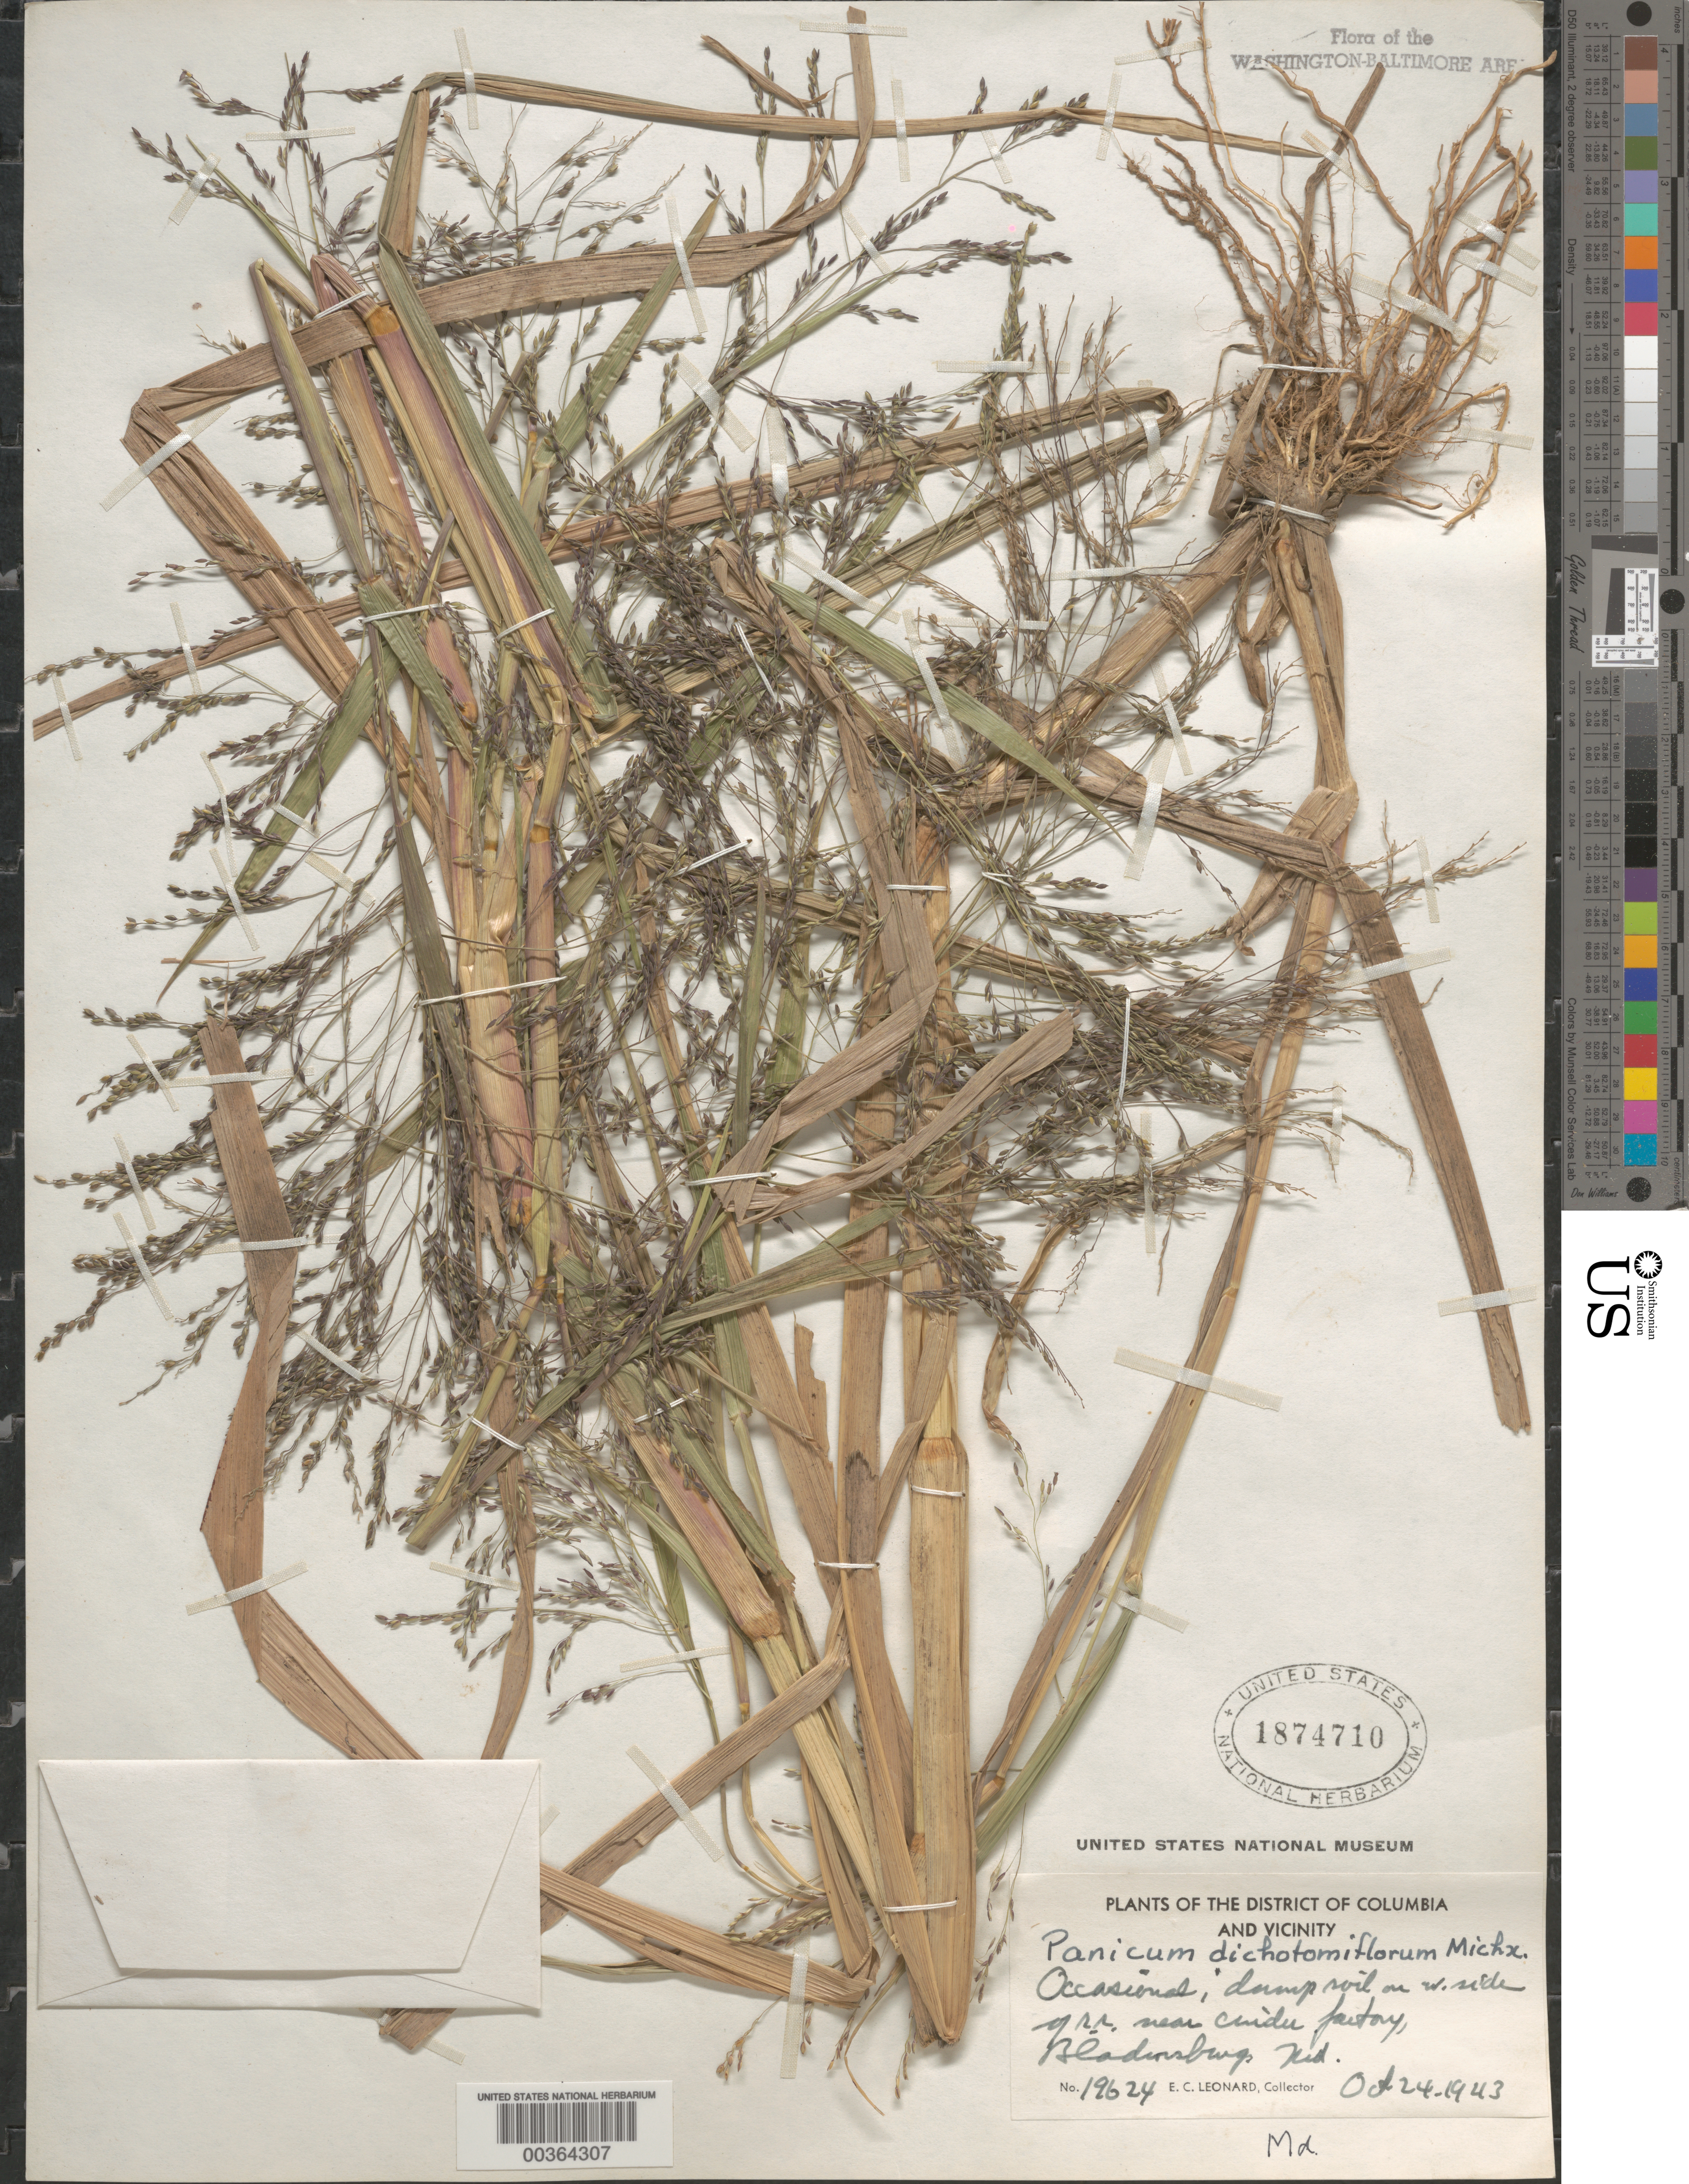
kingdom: Plantae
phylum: Tracheophyta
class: Liliopsida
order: Poales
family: Poaceae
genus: Panicum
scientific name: Panicum dichotomiflorum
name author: Michx.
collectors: E. C. Leonard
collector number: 19624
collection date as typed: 24 Oct 1943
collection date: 1943-10-24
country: United States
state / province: Maryland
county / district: Prince George's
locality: Bladensburg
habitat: Damp soil on w side of railroad near cinder factory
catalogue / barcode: US 1874710